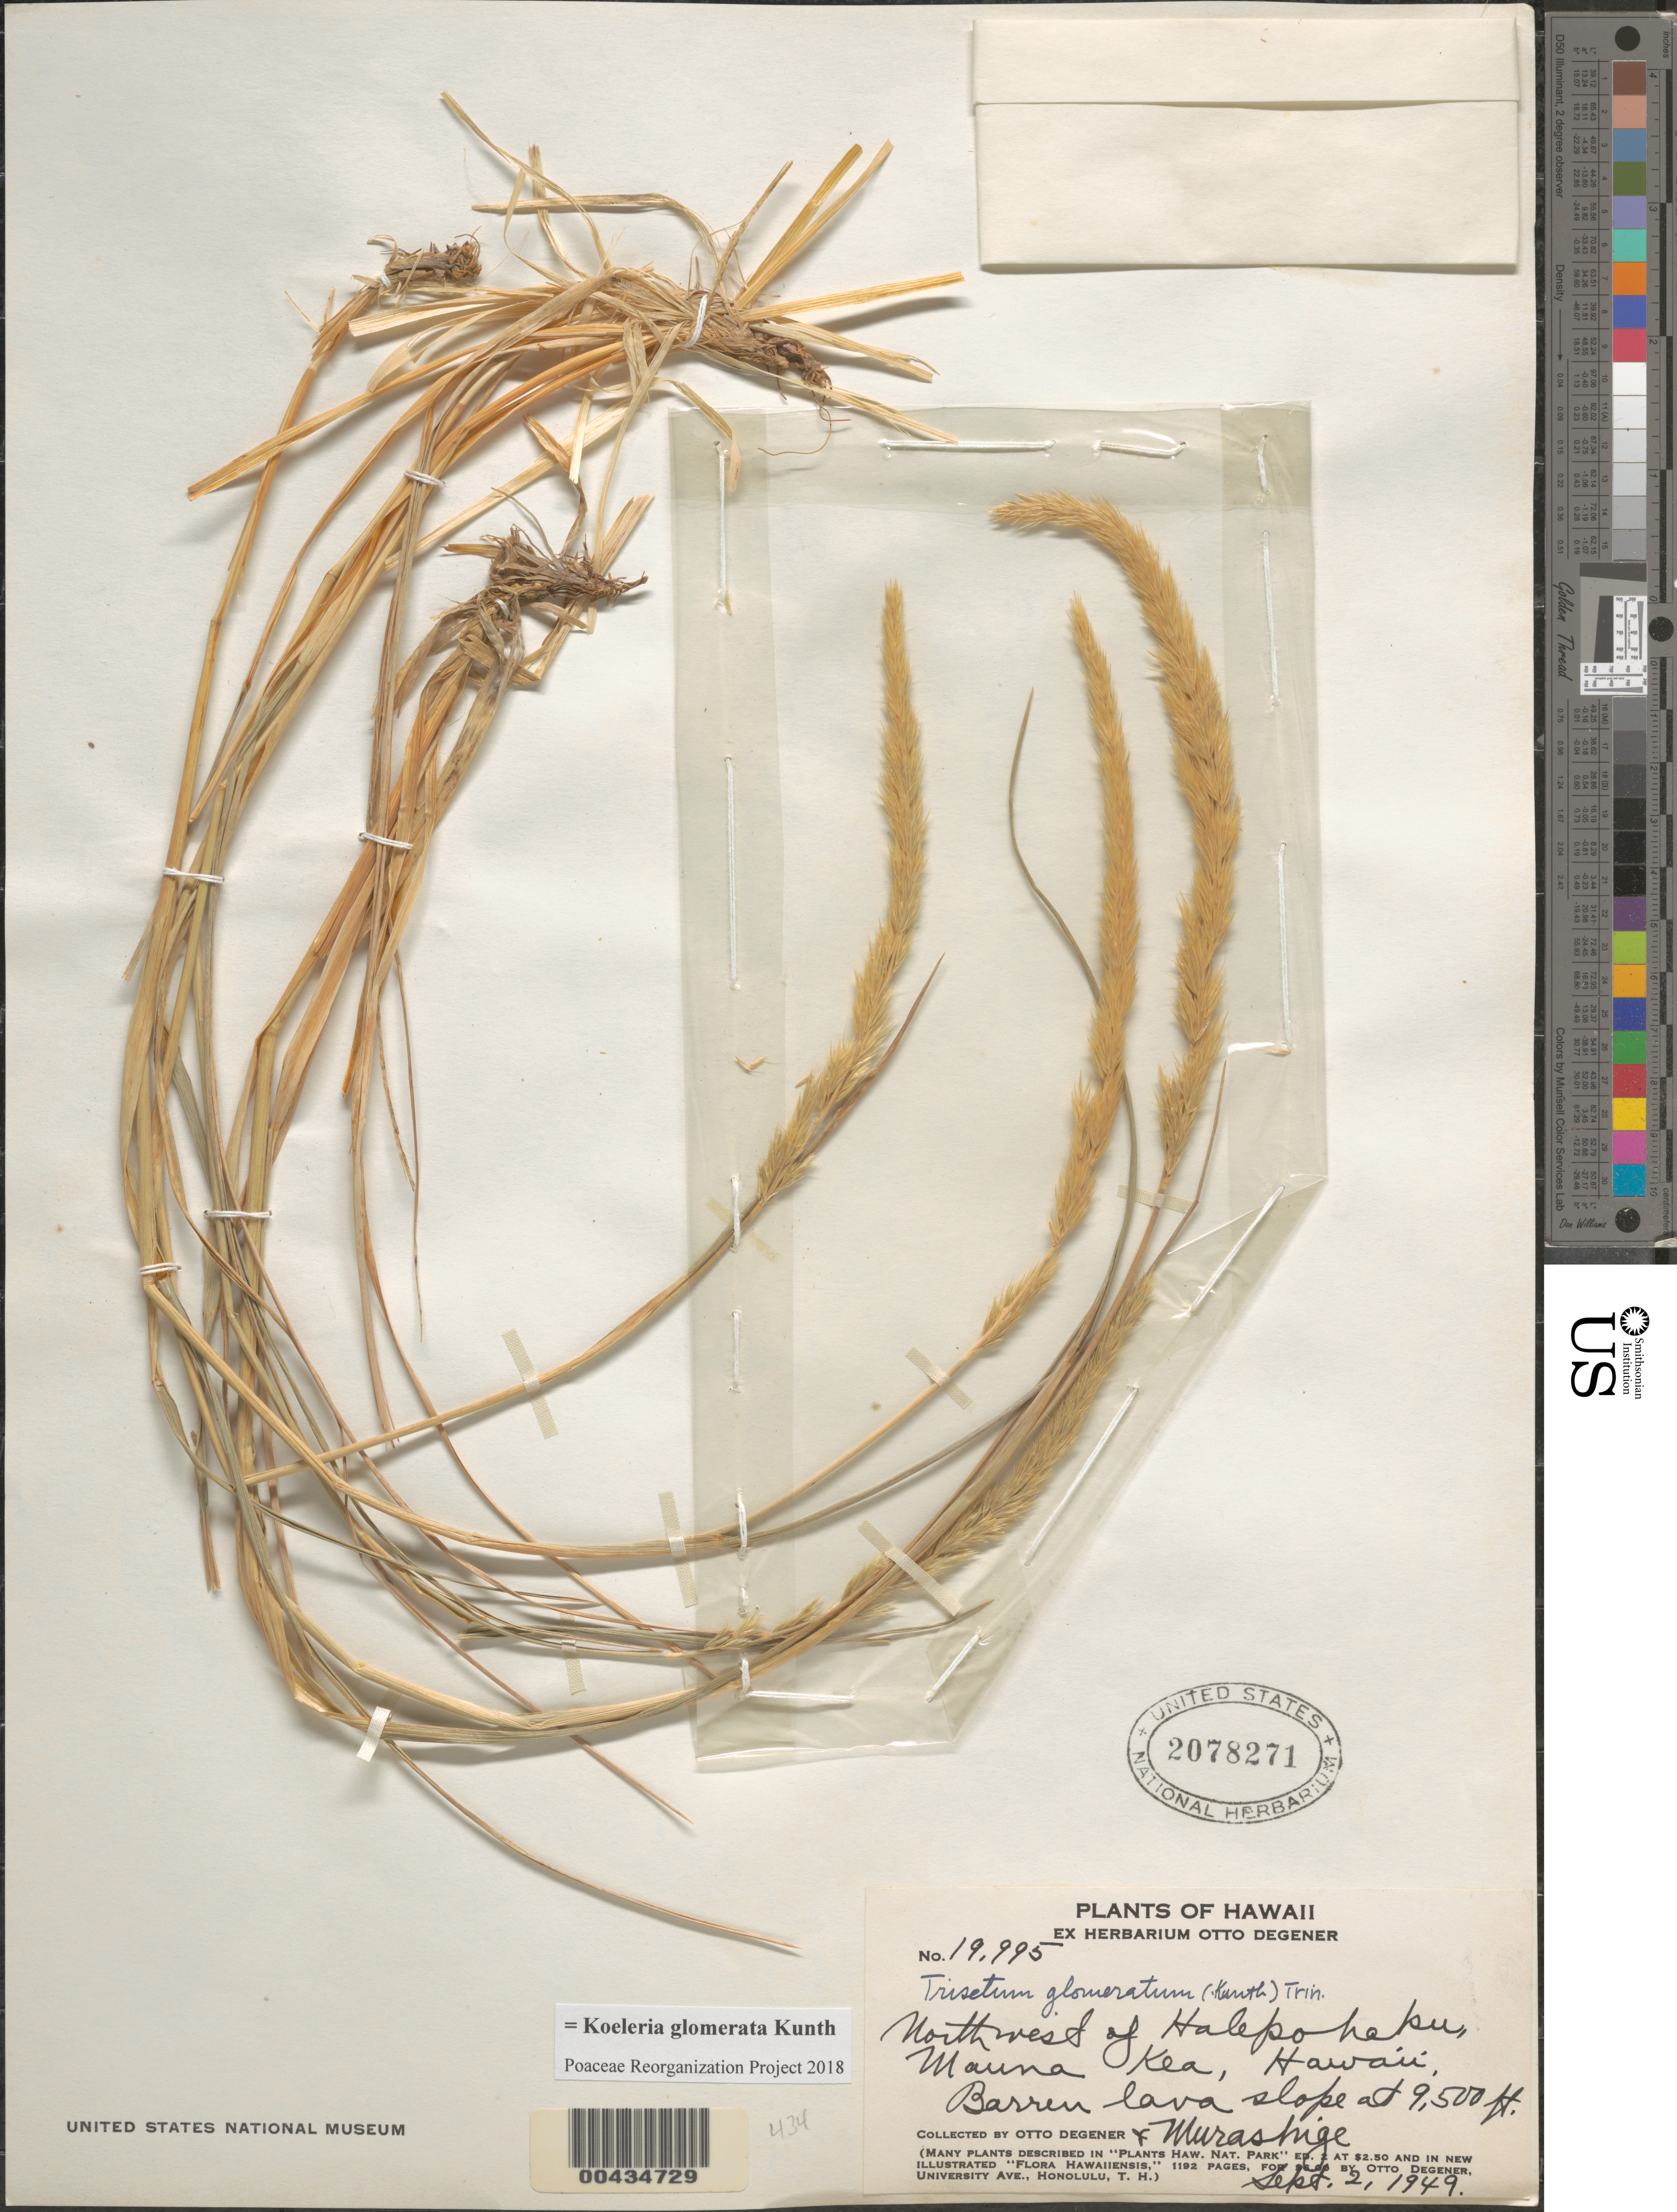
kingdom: Plantae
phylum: Tracheophyta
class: Liliopsida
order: Poales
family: Poaceae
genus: Koeleria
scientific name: Koeleria glomerata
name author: Kunth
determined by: Poaceae Reorganization Project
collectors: O. Degener & T. Murashige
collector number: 19995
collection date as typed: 2 Sep 1949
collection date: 1949-09-02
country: United States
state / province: Hawaii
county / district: Hawaii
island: Hawaii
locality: Northwest of Halepohaku, Mauna Kea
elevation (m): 2896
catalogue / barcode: US 2078271